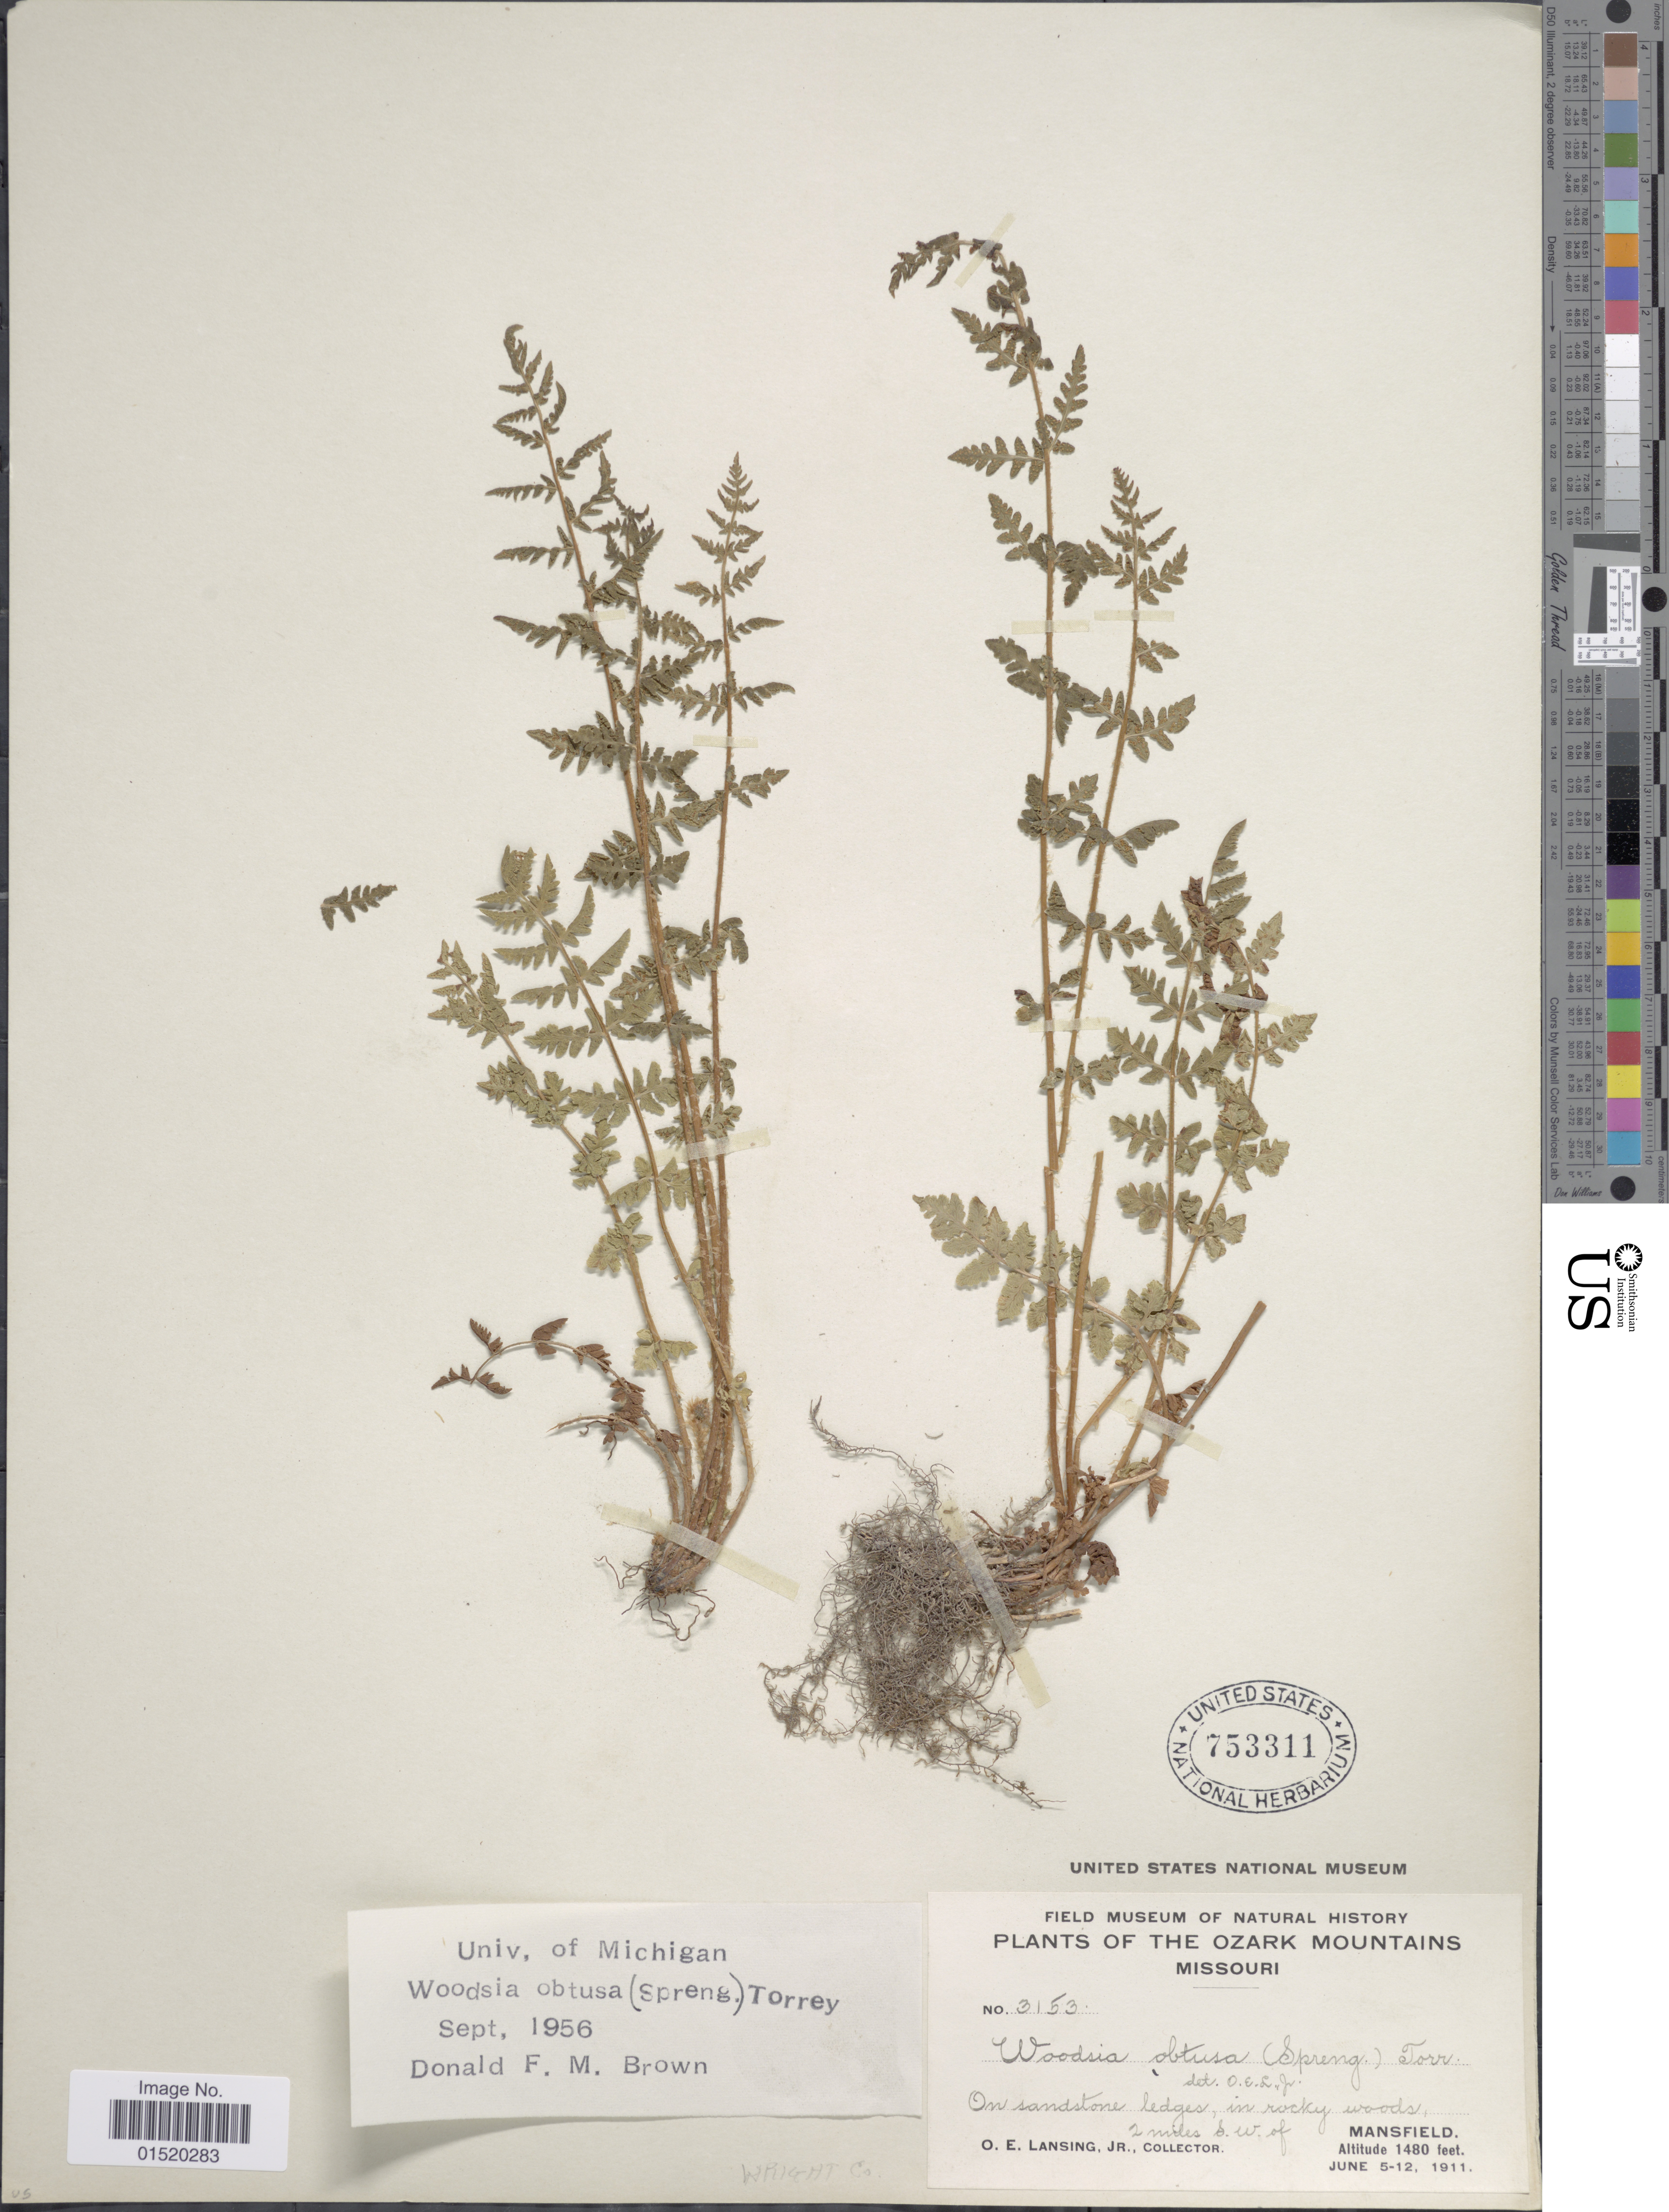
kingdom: Plantae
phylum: Tracheophyta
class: Polypodiopsida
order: Polypodiales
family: Woodsiaceae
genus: Woodsia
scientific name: Woodsia obtusa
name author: (Spreng.) Torr.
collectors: O. Lansing Jr.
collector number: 3153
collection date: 1911-06-05/1911-06-12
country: United States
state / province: Missouri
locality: The Ozark Mountains, 2 miles s.w. of Mansfield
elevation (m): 451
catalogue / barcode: US 753311